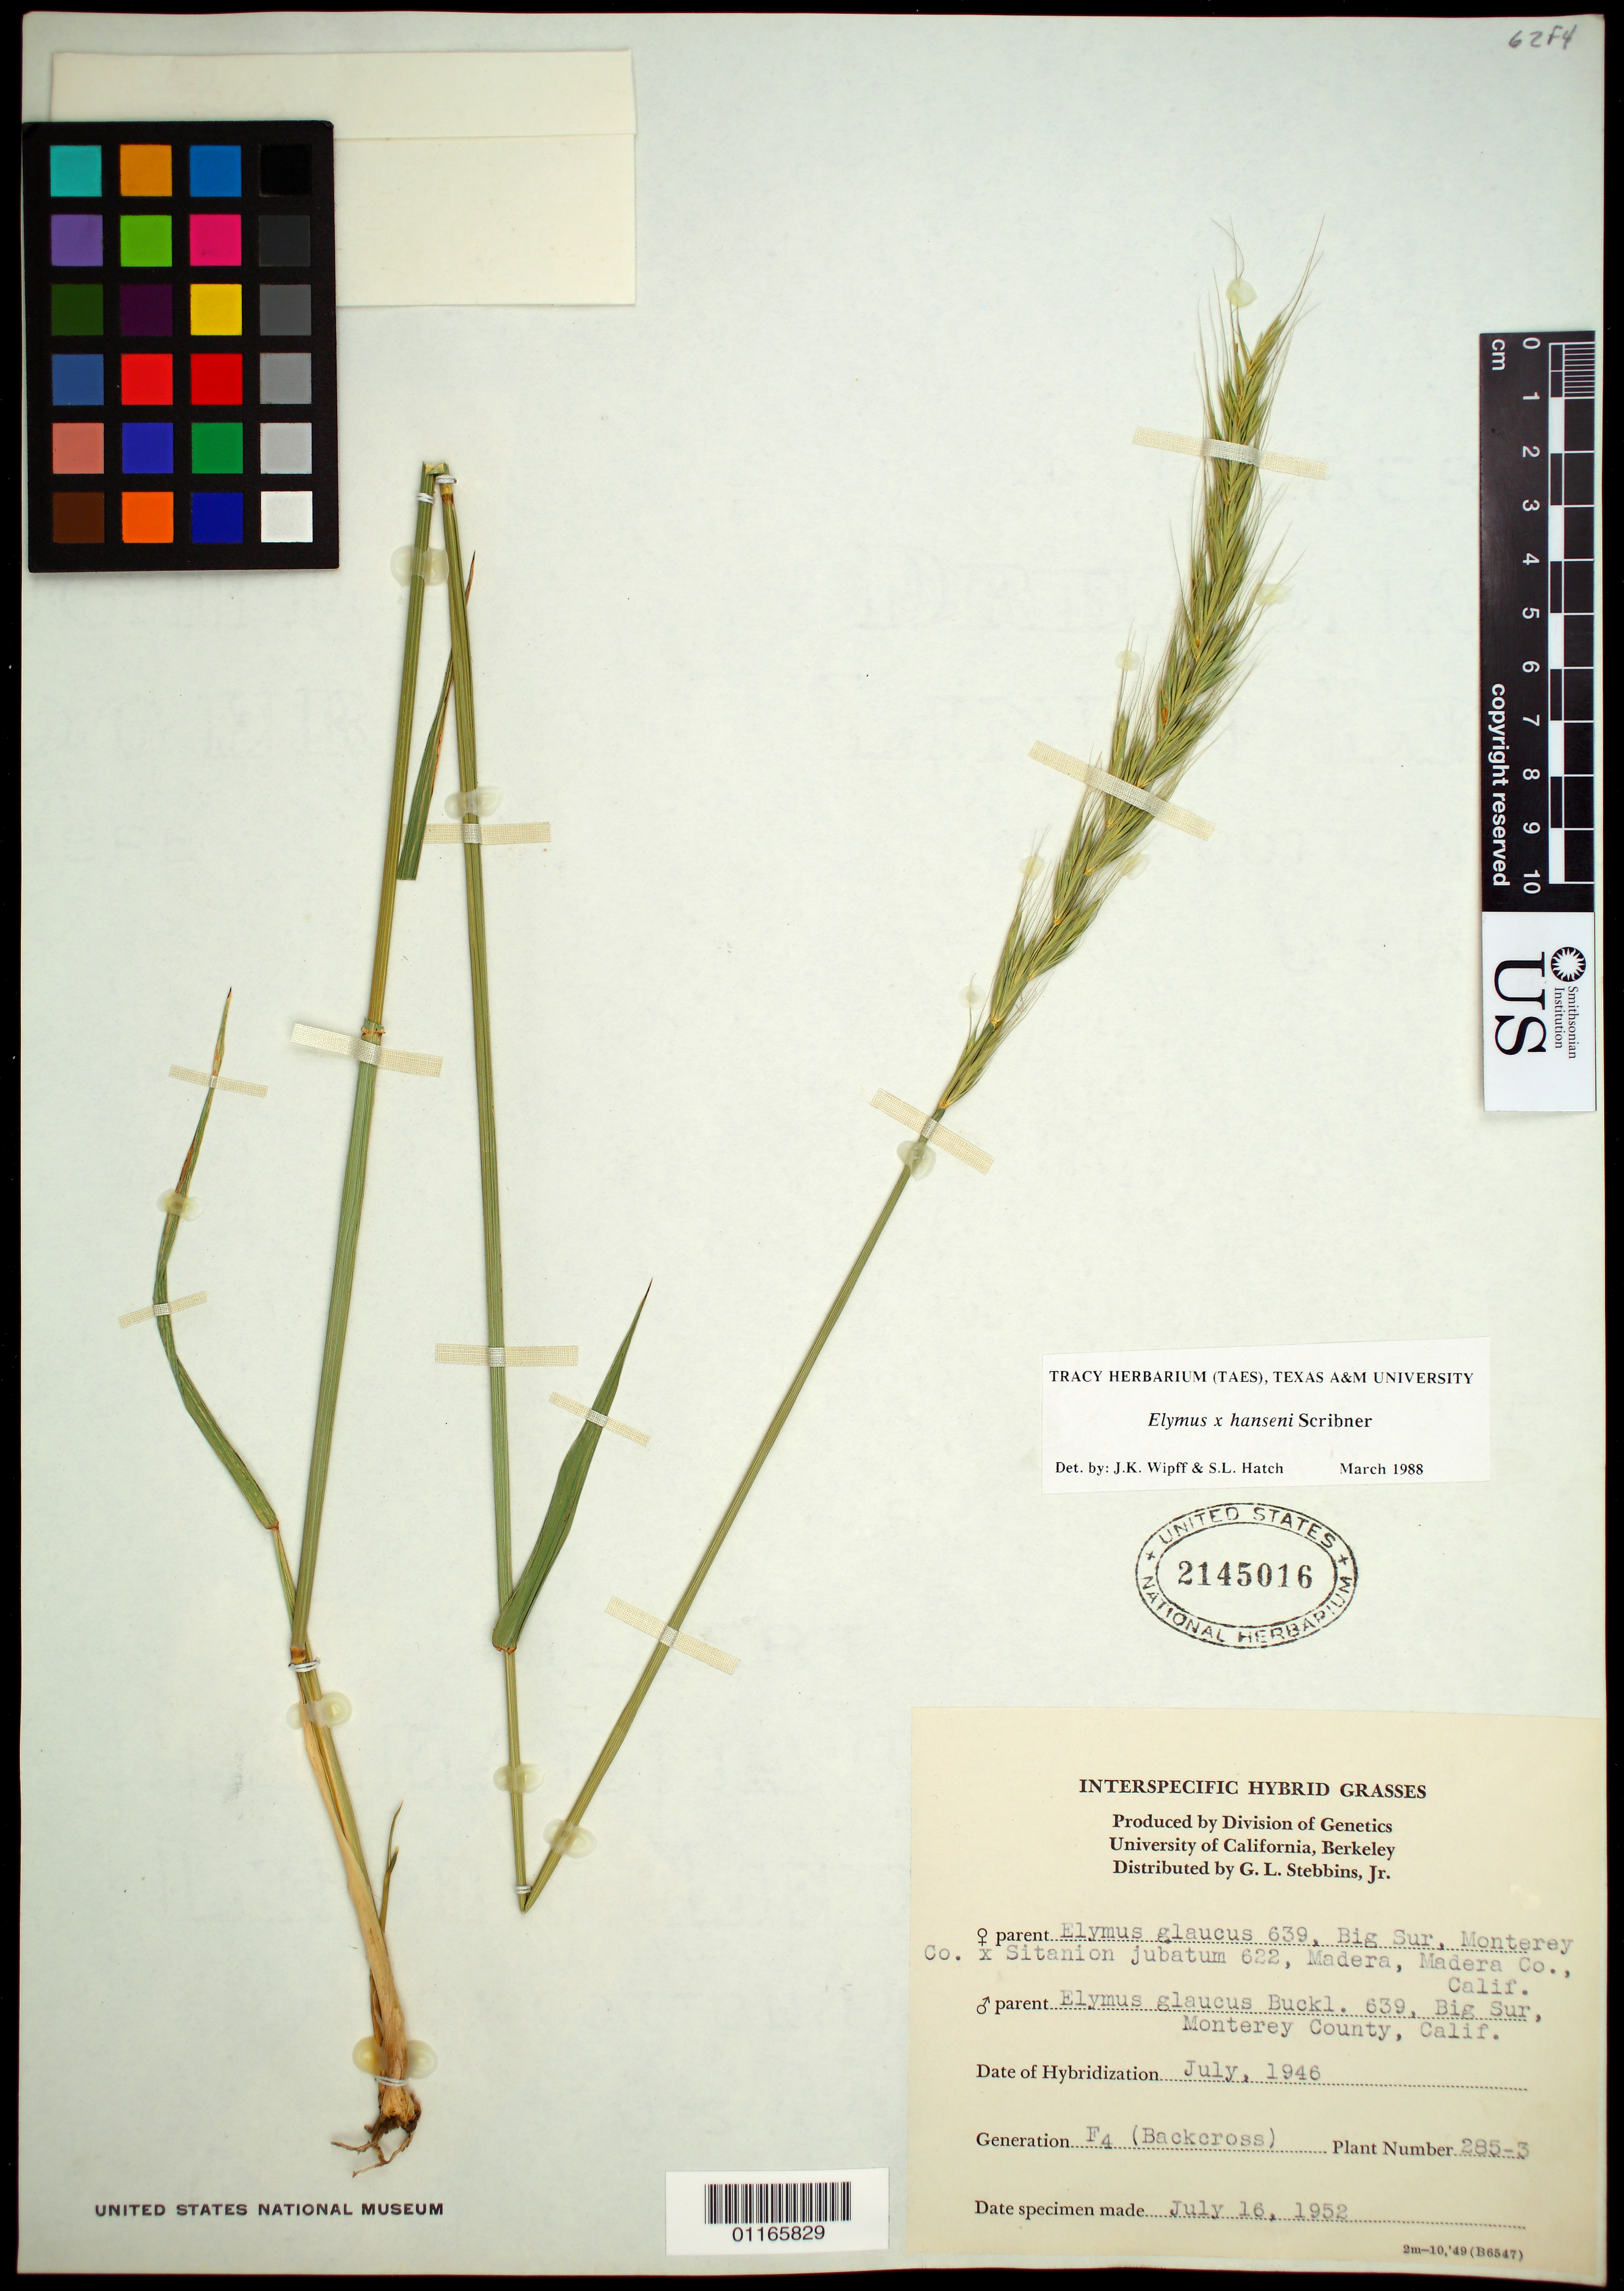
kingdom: Plantae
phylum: Tracheophyta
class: Liliopsida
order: Poales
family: Poaceae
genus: Elymus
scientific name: Elymus x hansenii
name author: Scribn.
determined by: Wipff, J. K.; Hatch, S. L.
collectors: G. L. Stebbins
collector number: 285-3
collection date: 1952-07-16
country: United States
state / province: California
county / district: Monterey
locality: Produced by Division of Genetics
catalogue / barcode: US 2145016